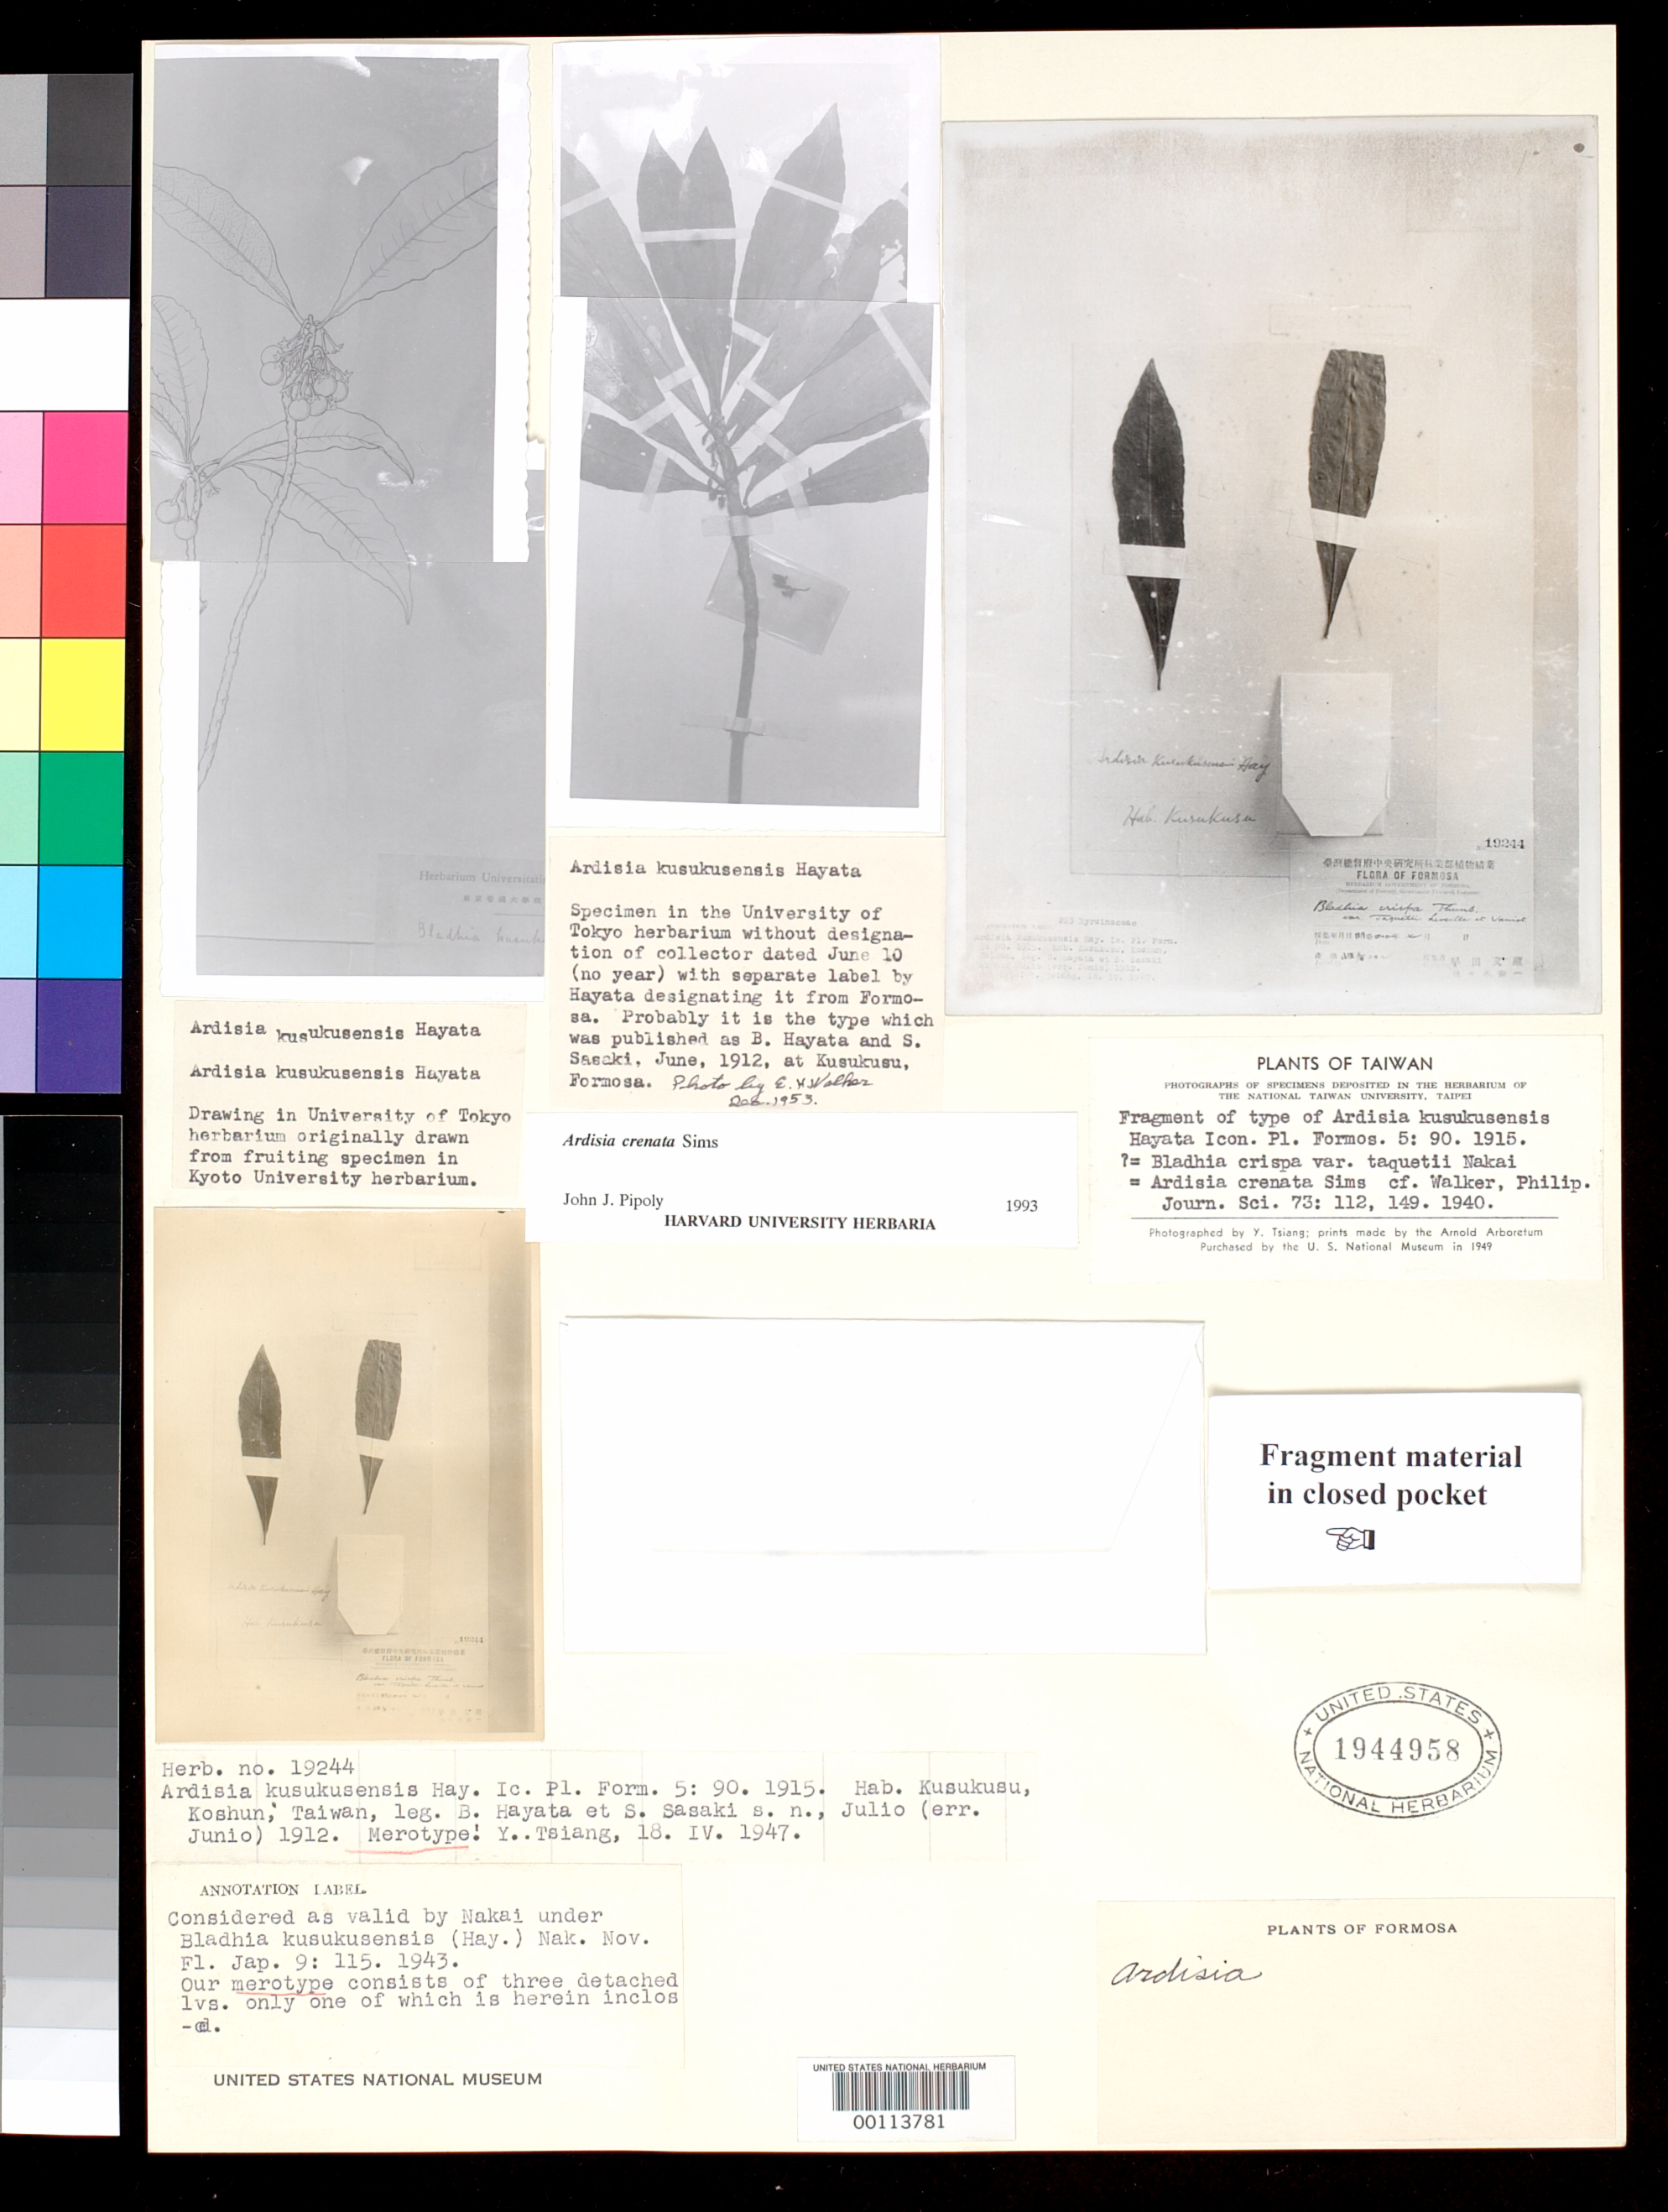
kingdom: Plantae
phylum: Tracheophyta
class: Magnoliopsida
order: Ericales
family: Primulaceae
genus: Ardisia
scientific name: Ardisia kusukusensis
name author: Hayata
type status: Type Fragment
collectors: B. Hayata & S. Sasaki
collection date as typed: Jun 1912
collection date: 1912-06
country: Taiwan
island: Taiwan [Formosa]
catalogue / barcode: US 1944958